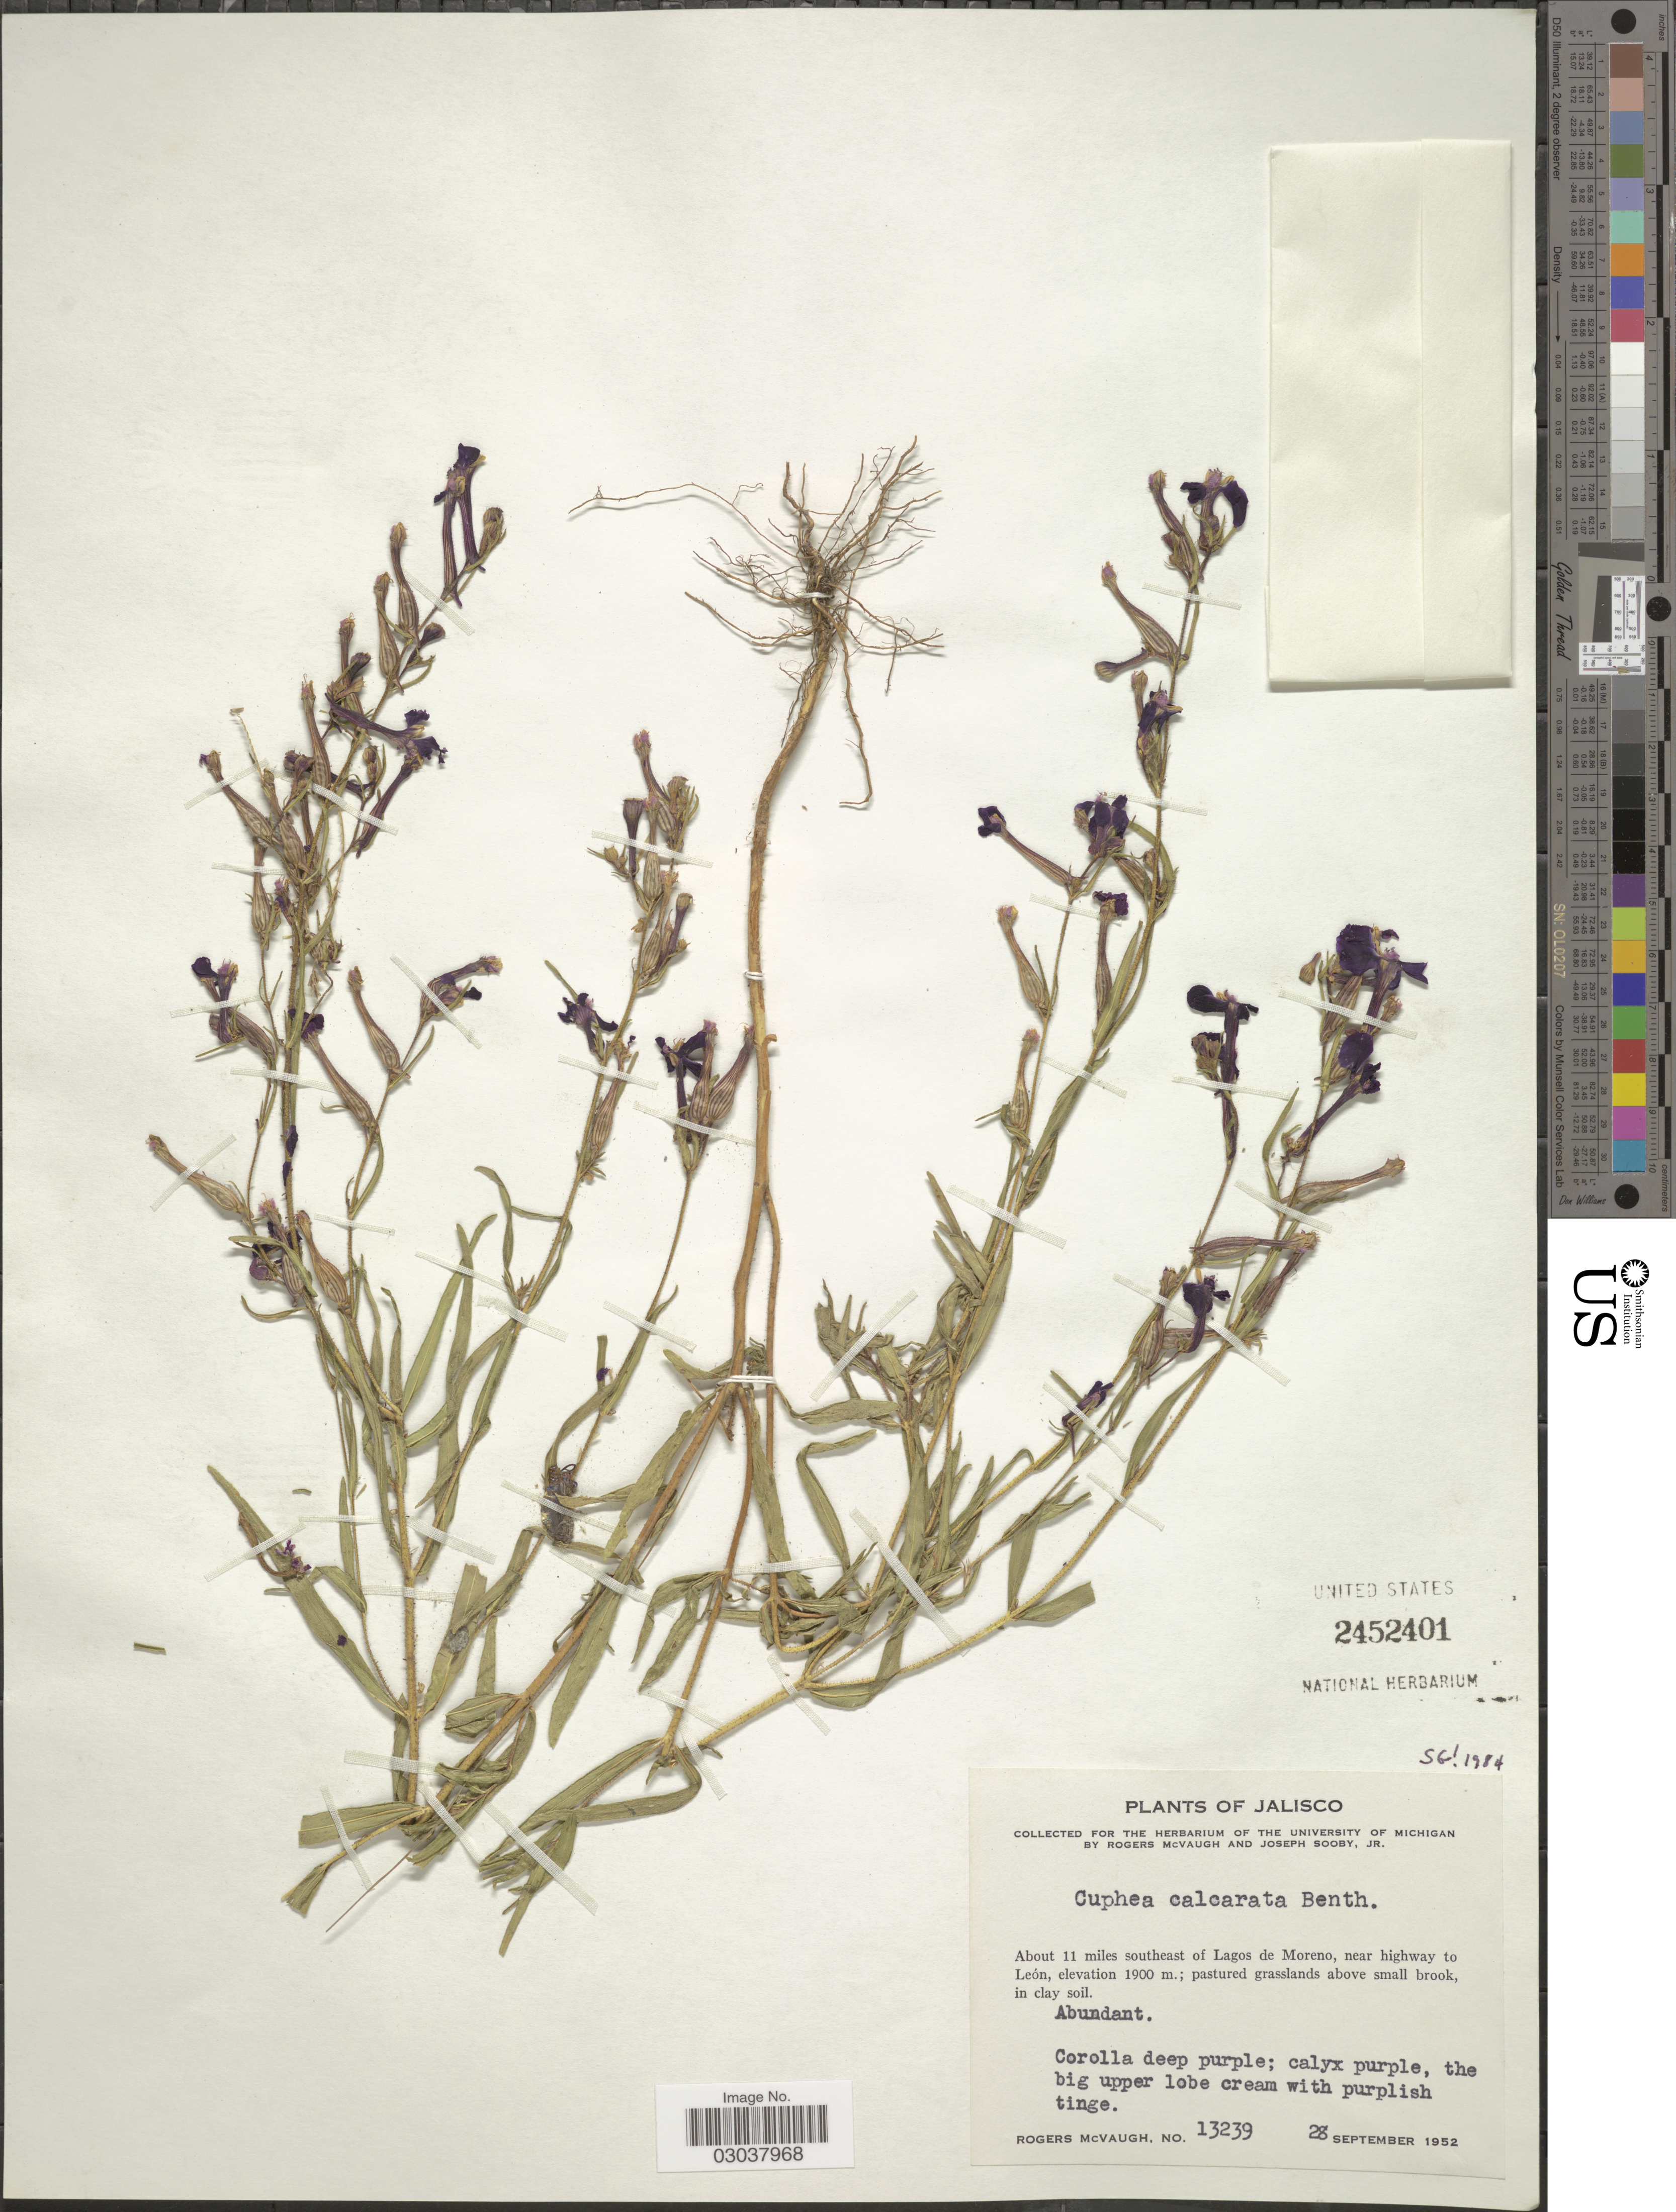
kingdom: Plantae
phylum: Tracheophyta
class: Magnoliopsida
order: Myrtales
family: Lythraceae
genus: Cuphea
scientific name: Cuphea calcarata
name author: Benth.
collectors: R. McVaugh & J. Sooby Jr.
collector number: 13239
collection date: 1952-09-28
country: Mexico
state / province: Jalisco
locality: About 11 miles southeast of Lagos de Moreno, near highway to León.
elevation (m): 1900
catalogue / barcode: US 2452401